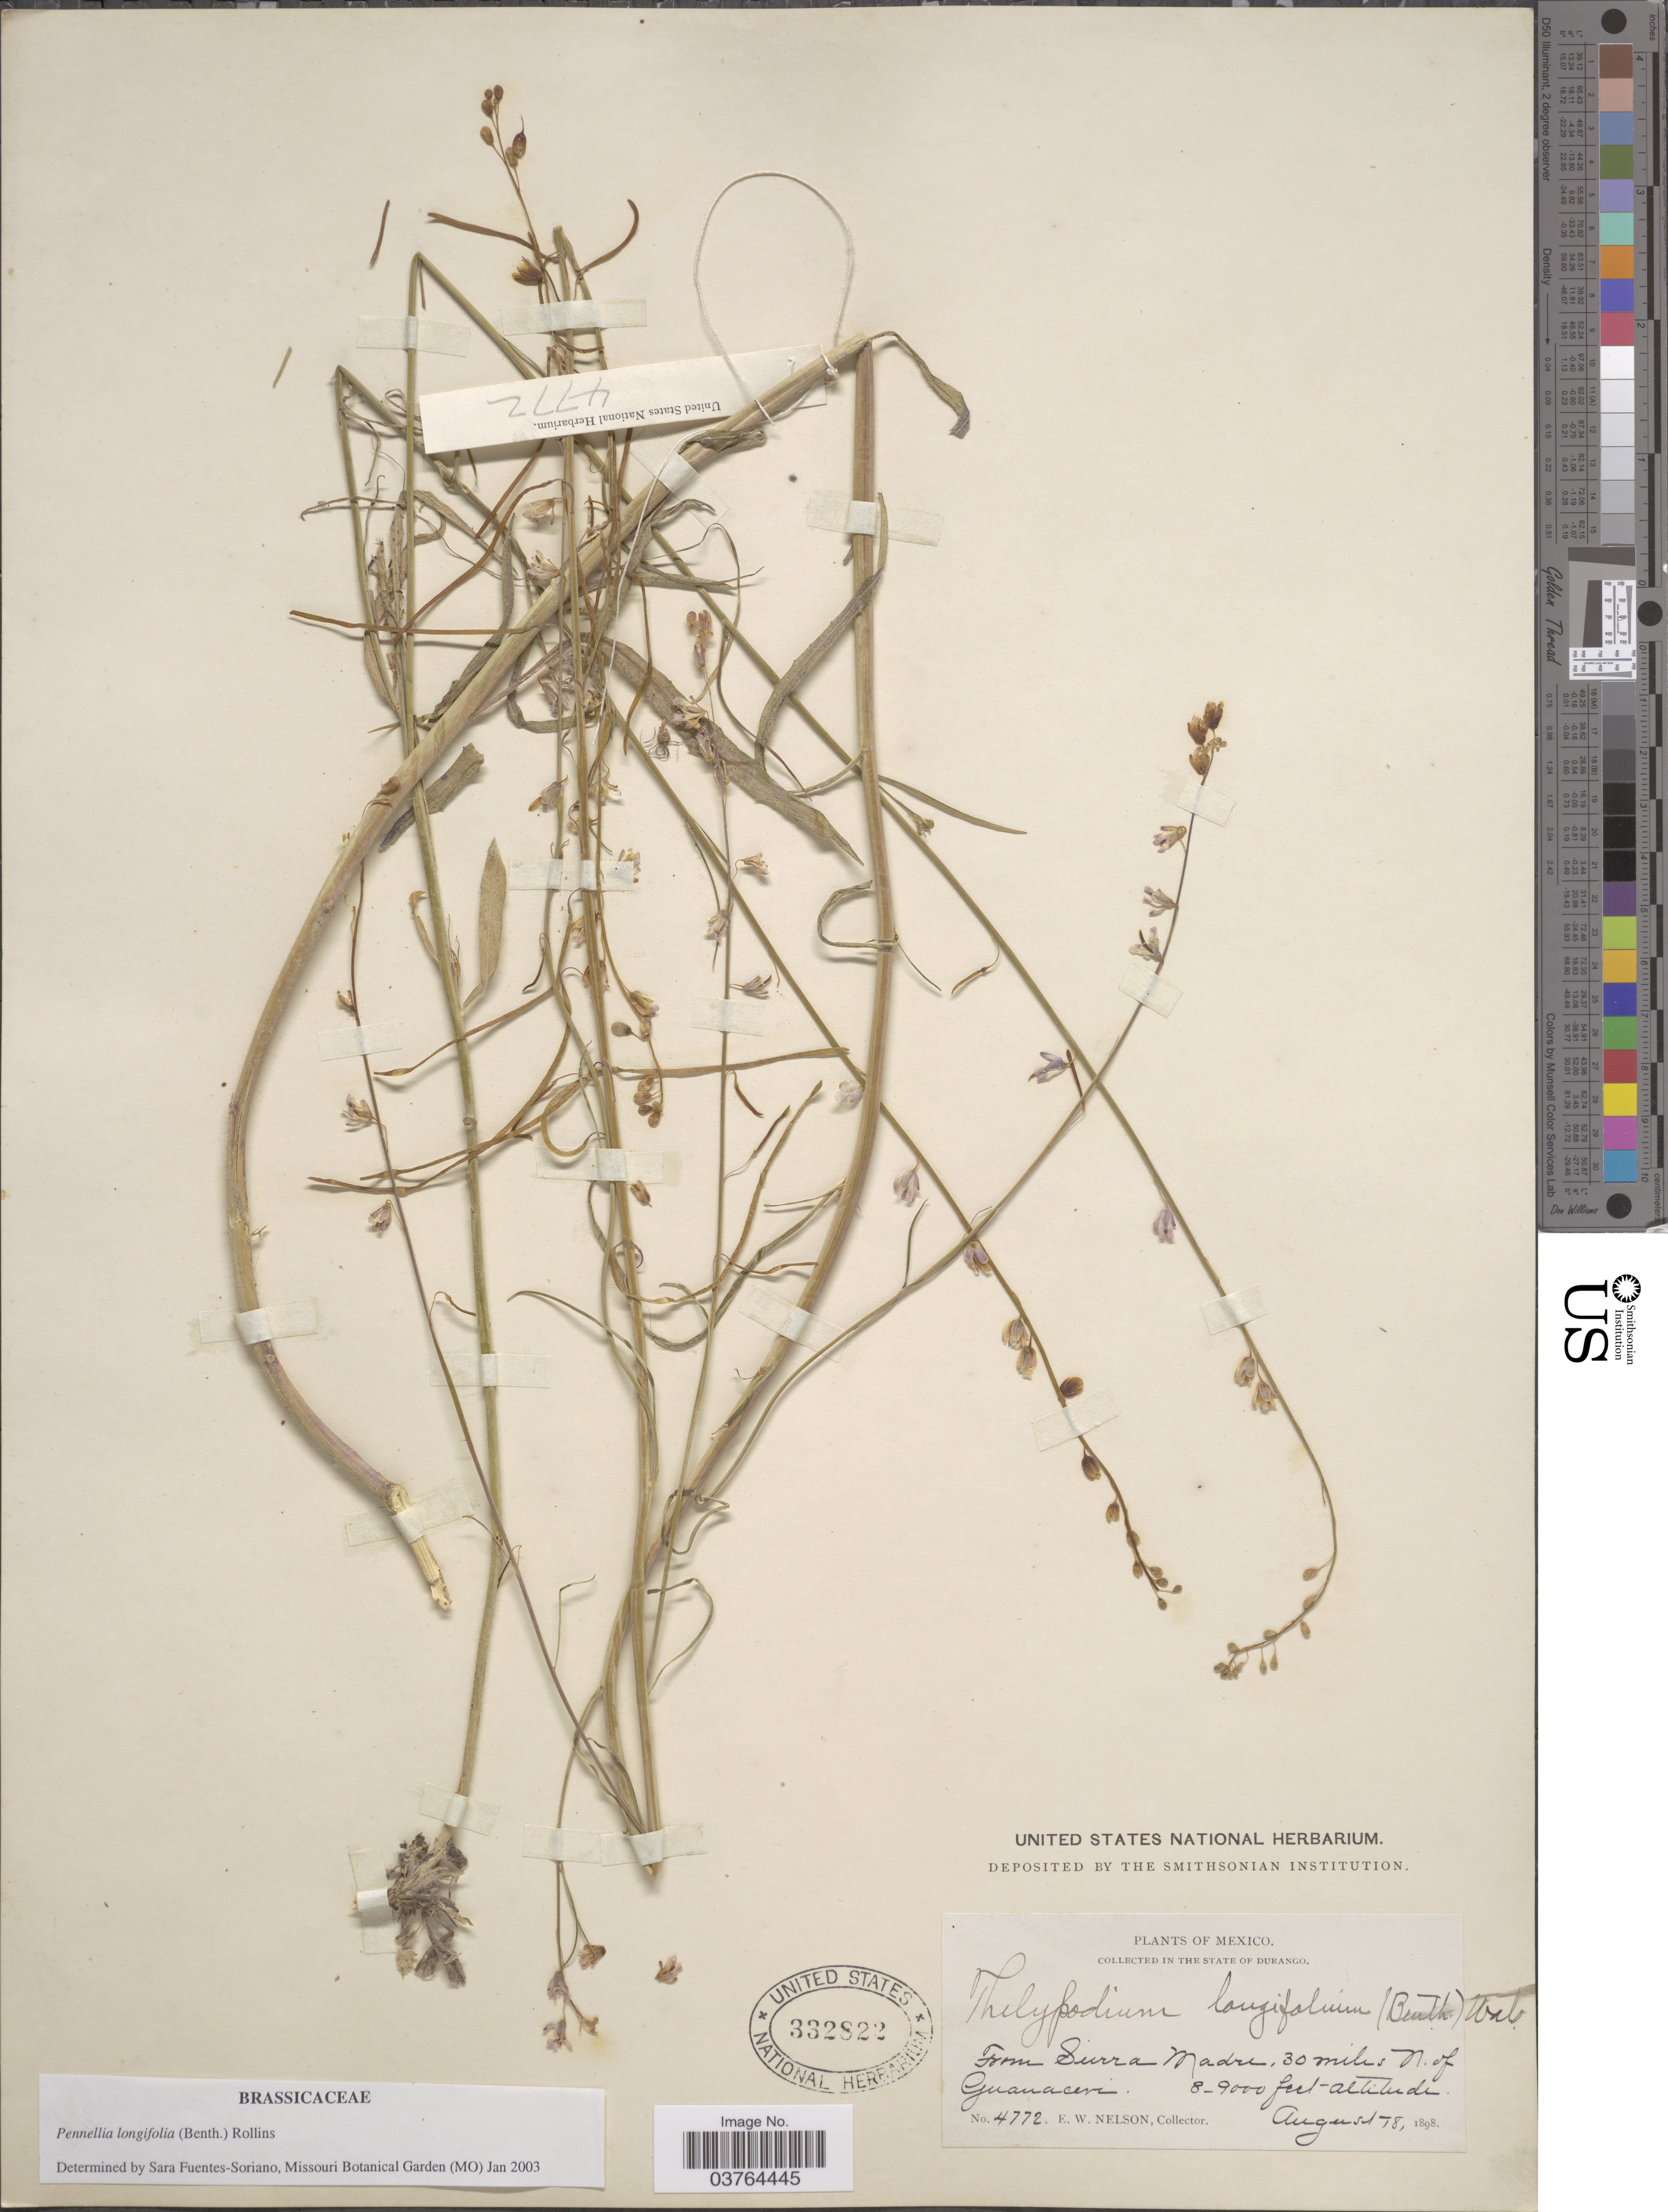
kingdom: Plantae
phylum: Tracheophyta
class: Magnoliopsida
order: Brassicales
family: Brassicaceae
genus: Pennellia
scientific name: Pennellia longifolia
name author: (Benth.) Rollins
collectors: E. W. Nelson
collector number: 4772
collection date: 1898-08-18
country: Mexico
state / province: Durango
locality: From Sierra Madre, 30 miles N. of Guanacevi.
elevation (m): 2438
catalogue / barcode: US 332822